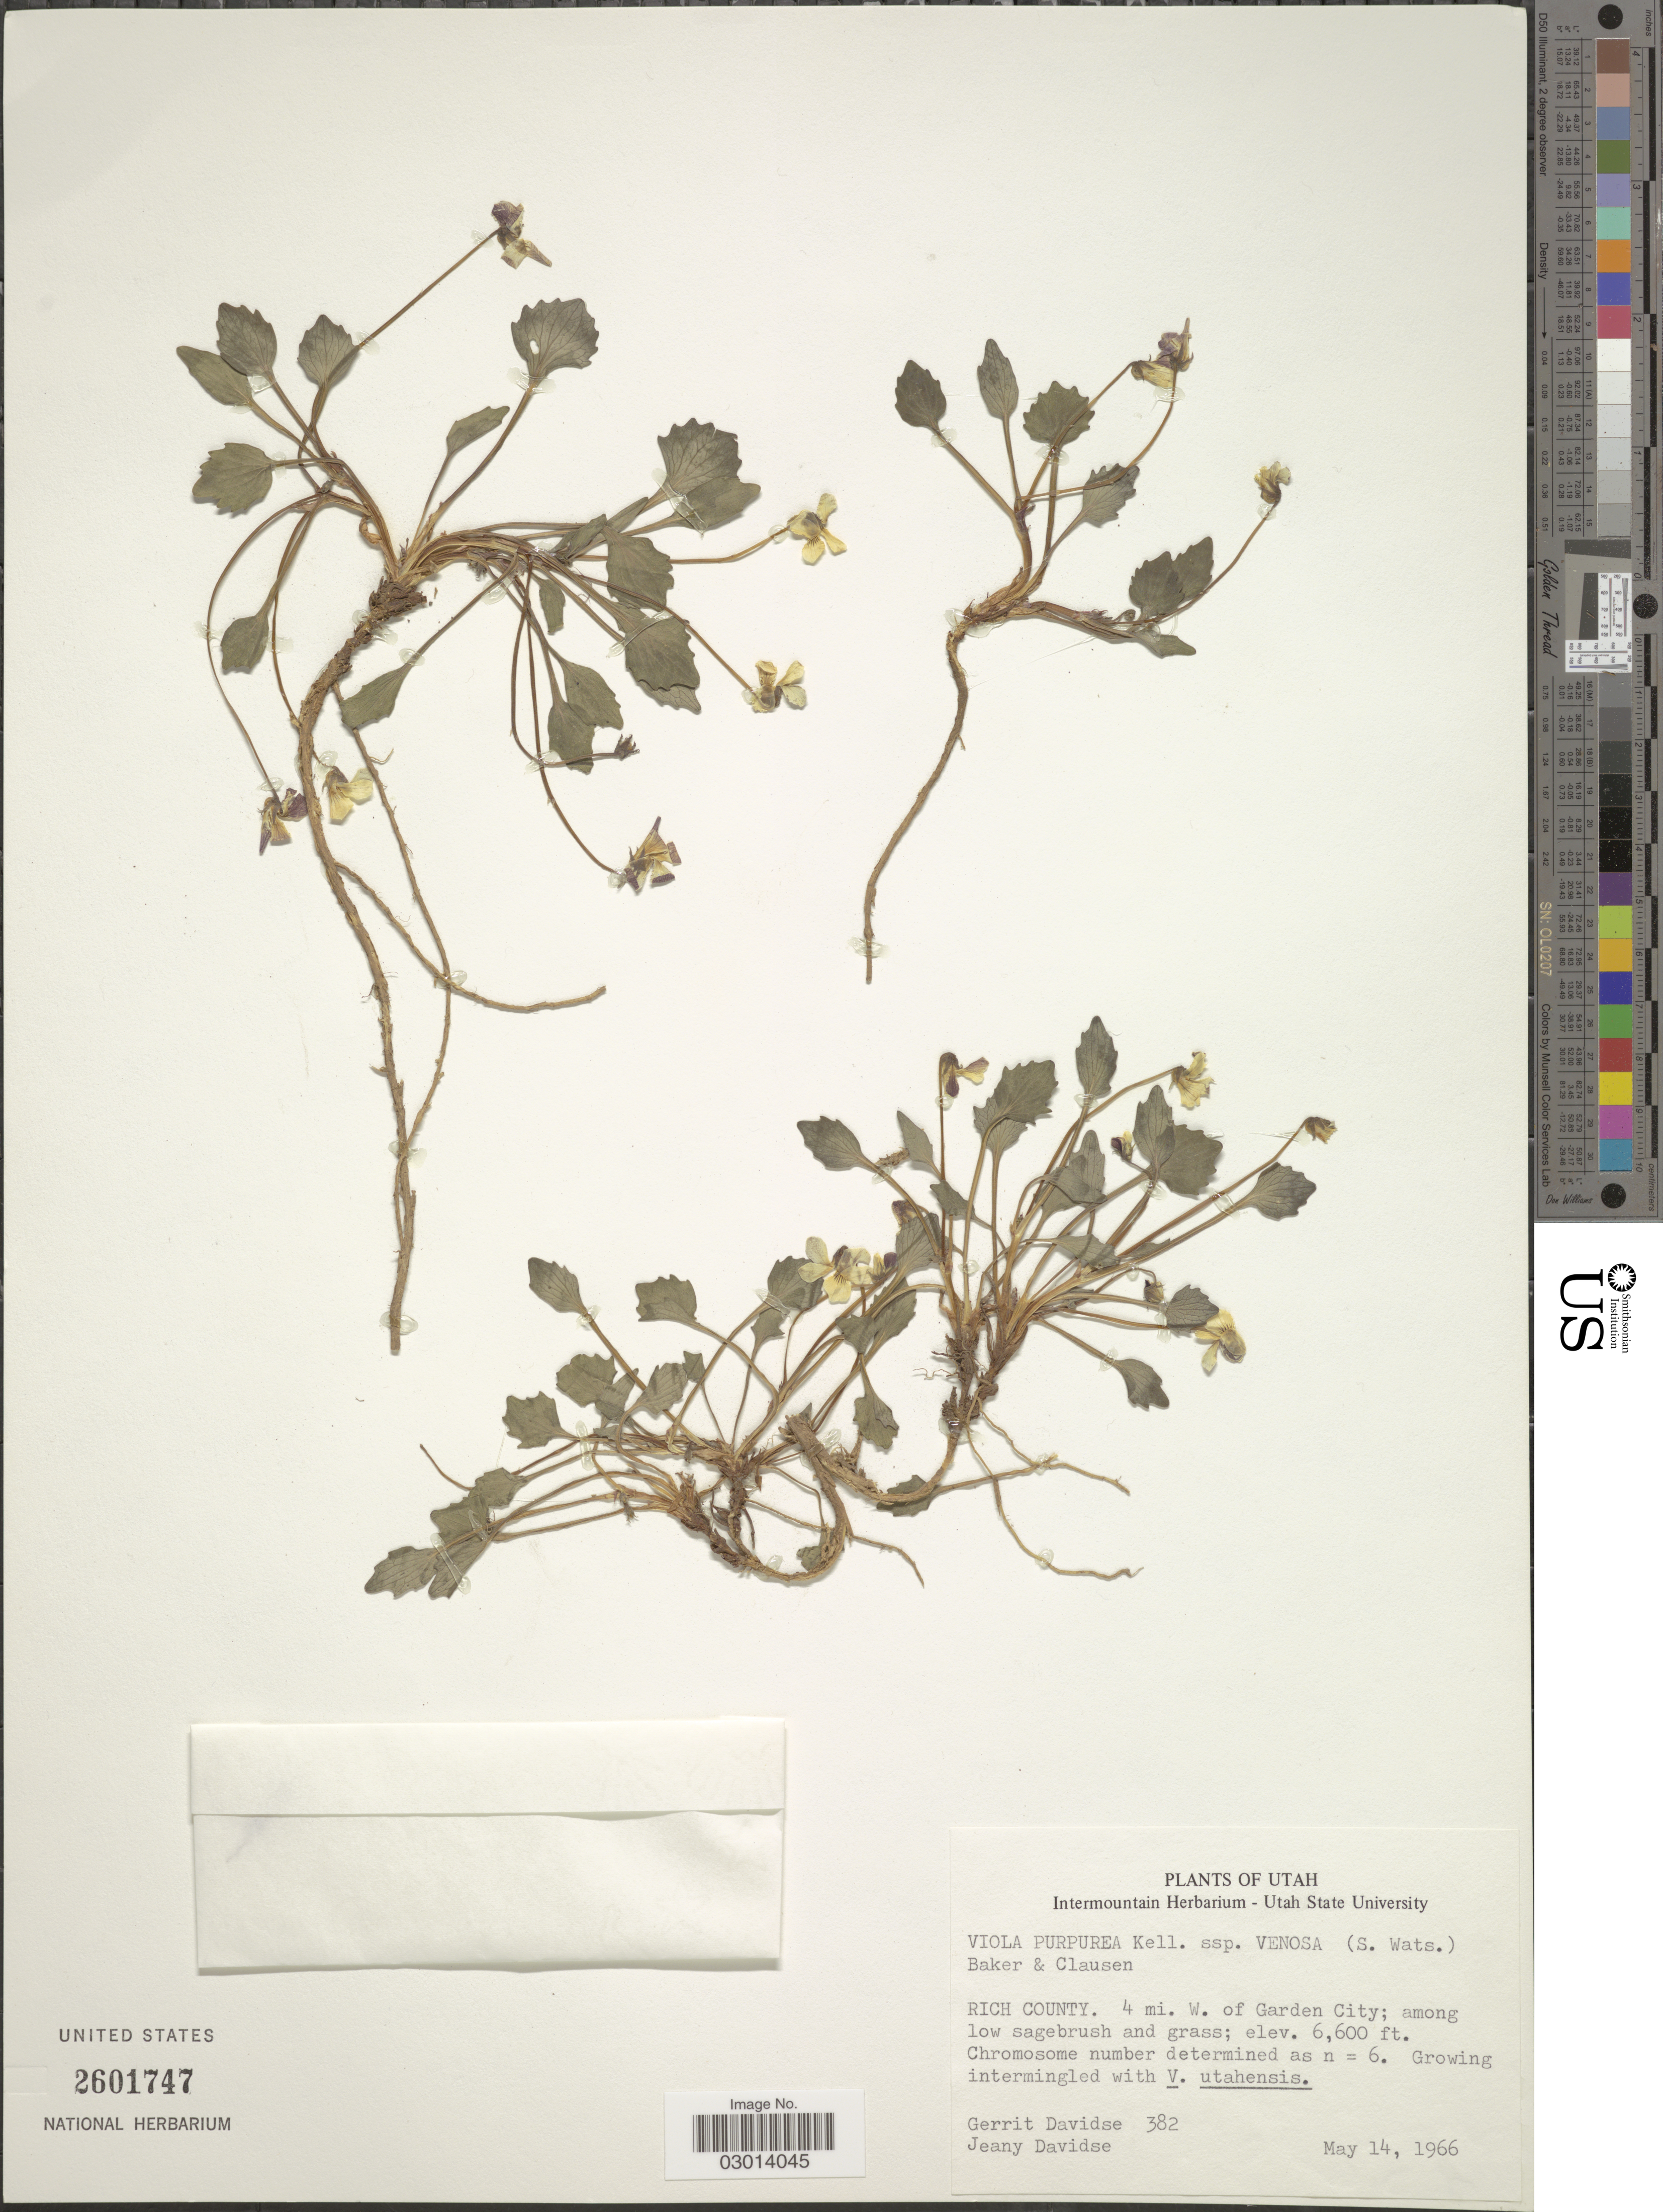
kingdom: Plantae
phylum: Tracheophyta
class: Magnoliopsida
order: Malpighiales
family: Violaceae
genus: Viola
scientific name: Viola purpurea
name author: Kellogg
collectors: G. Davidse & J. Davidse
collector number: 382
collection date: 1966-05-14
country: United States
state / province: Utah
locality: Rich County. 4 mi. W. of Garden City; among low sagebrush and grass.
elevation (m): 2012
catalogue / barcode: US 2601747